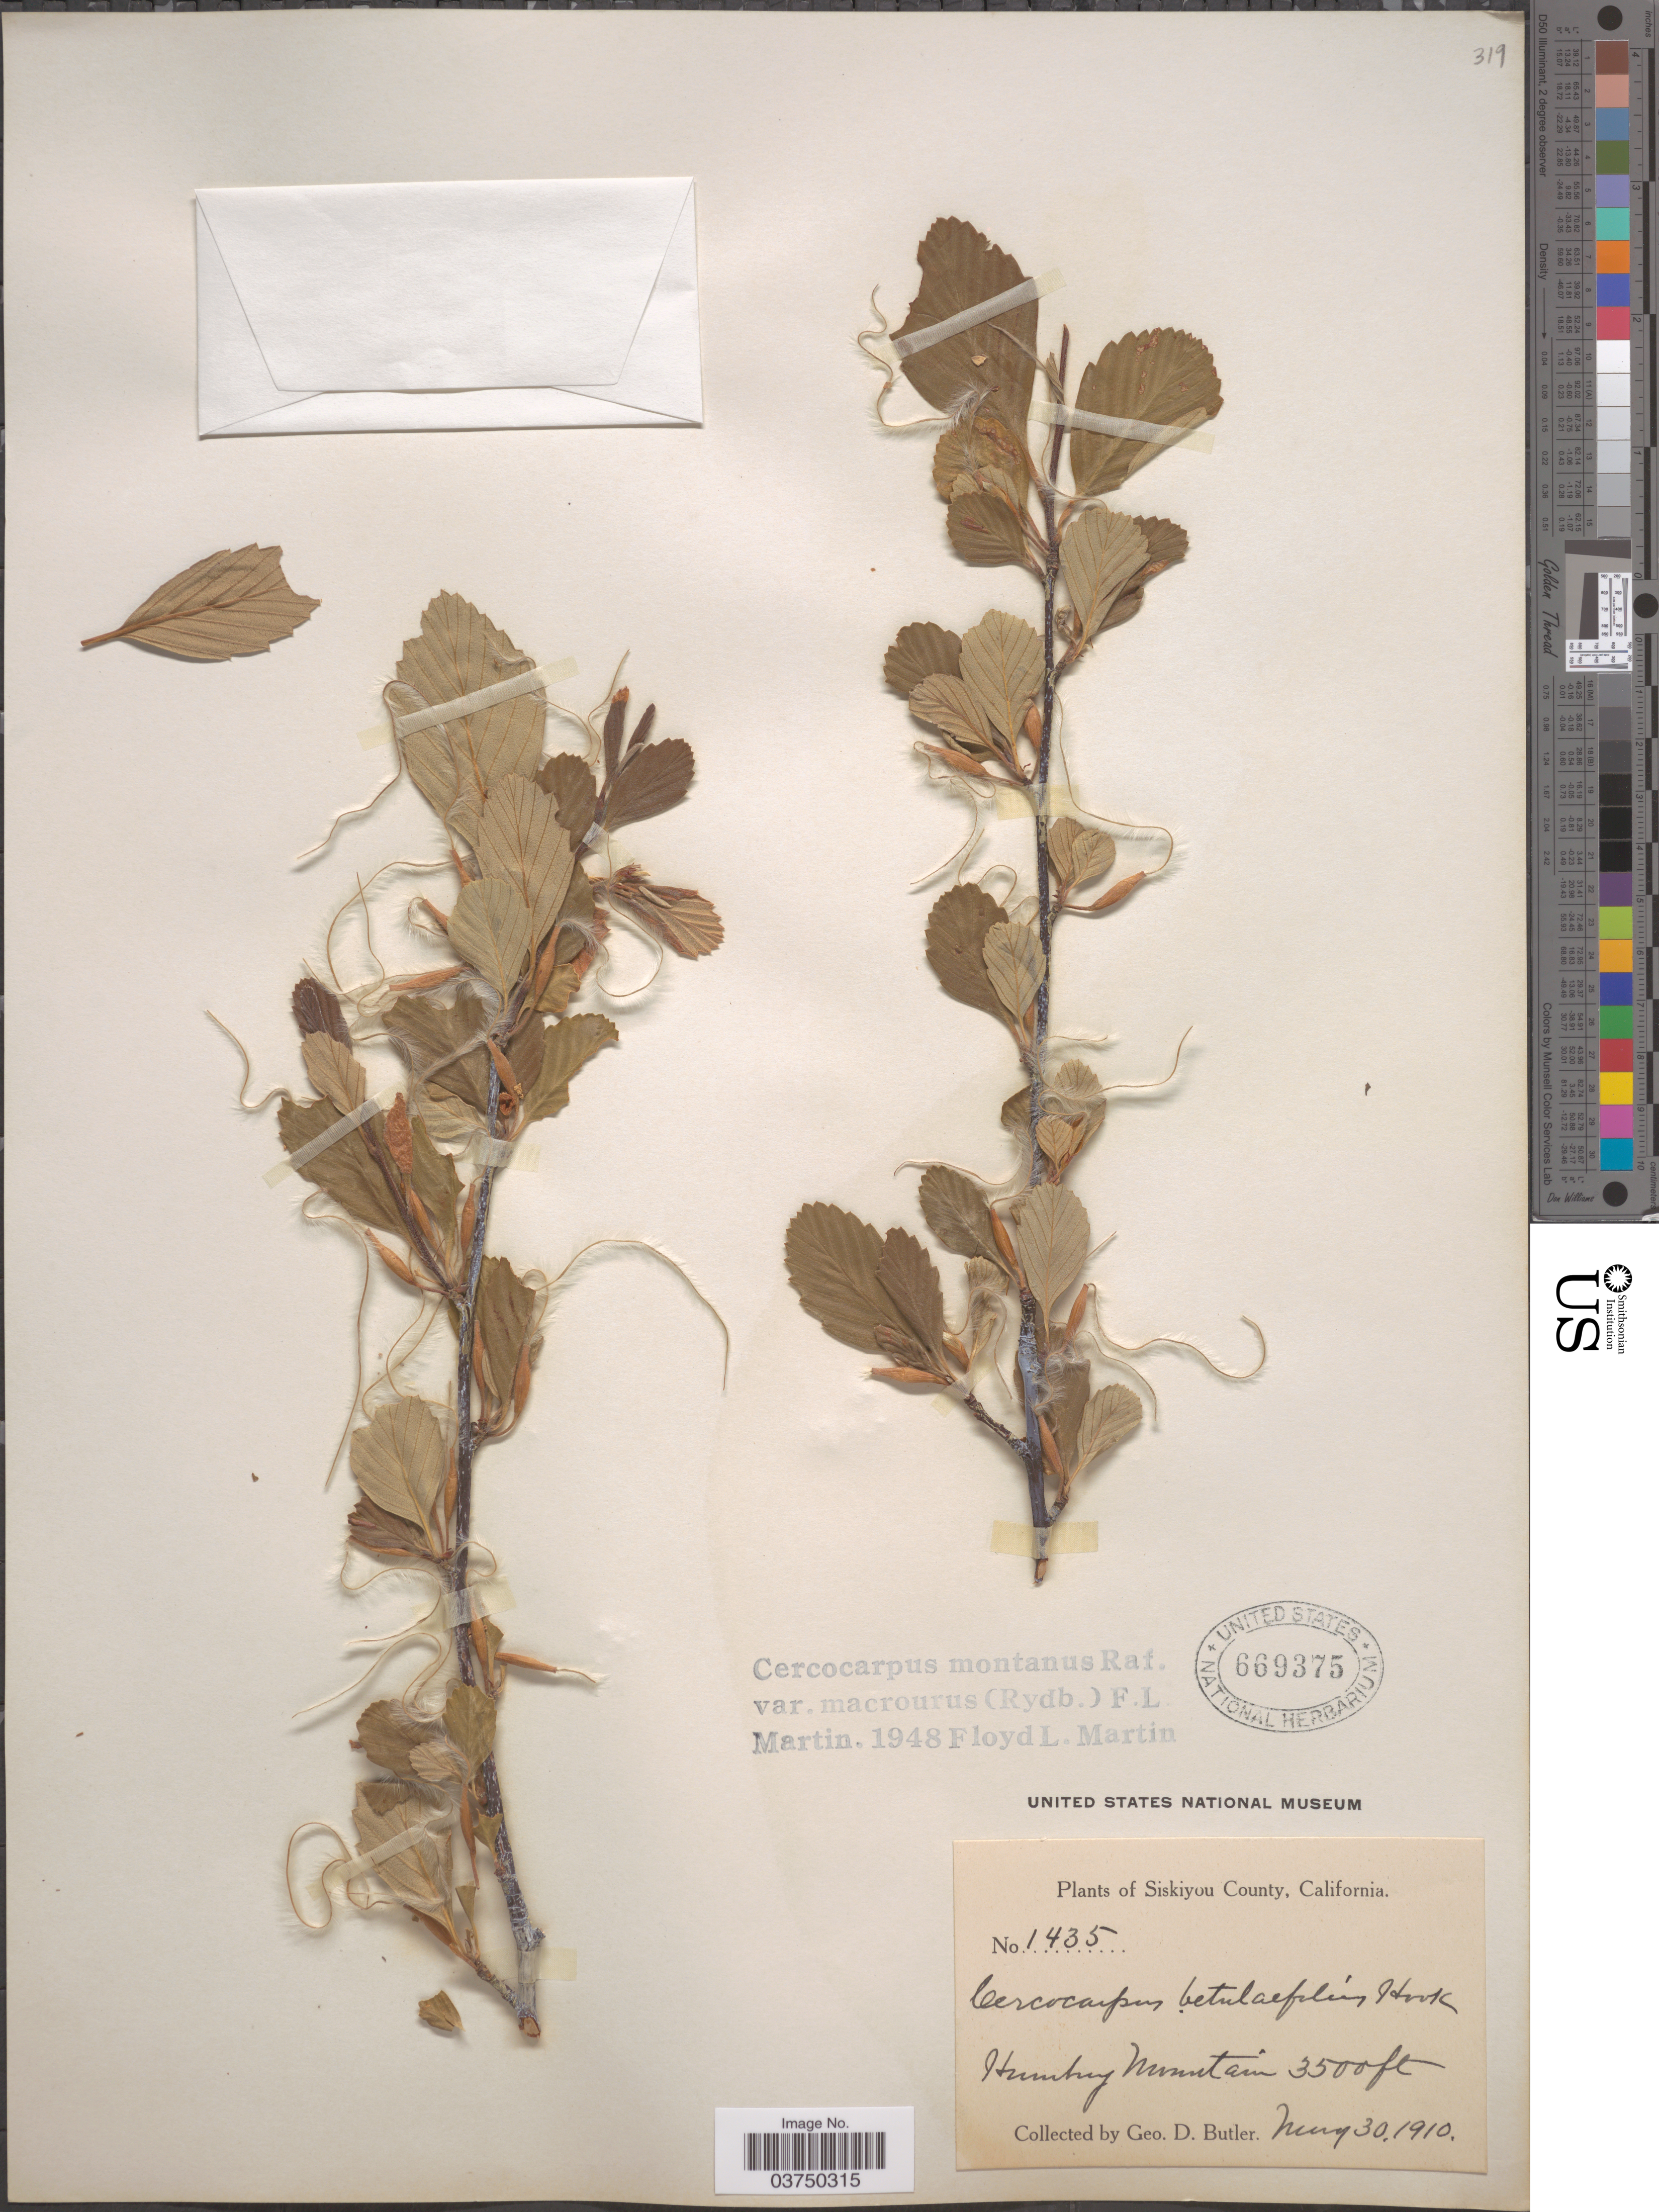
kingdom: Plantae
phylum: Tracheophyta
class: Magnoliopsida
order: Rosales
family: Rosaceae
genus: Cercocarpus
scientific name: Cercocarpus montanus var. macrourus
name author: (Rydb.) F.L. Martin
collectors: G. D. Butler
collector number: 1435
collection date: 1910-05-30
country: United States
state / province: California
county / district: Siskiyou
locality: Siskiyou County. Humphrey Mountain.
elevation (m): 1067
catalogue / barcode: US 669375